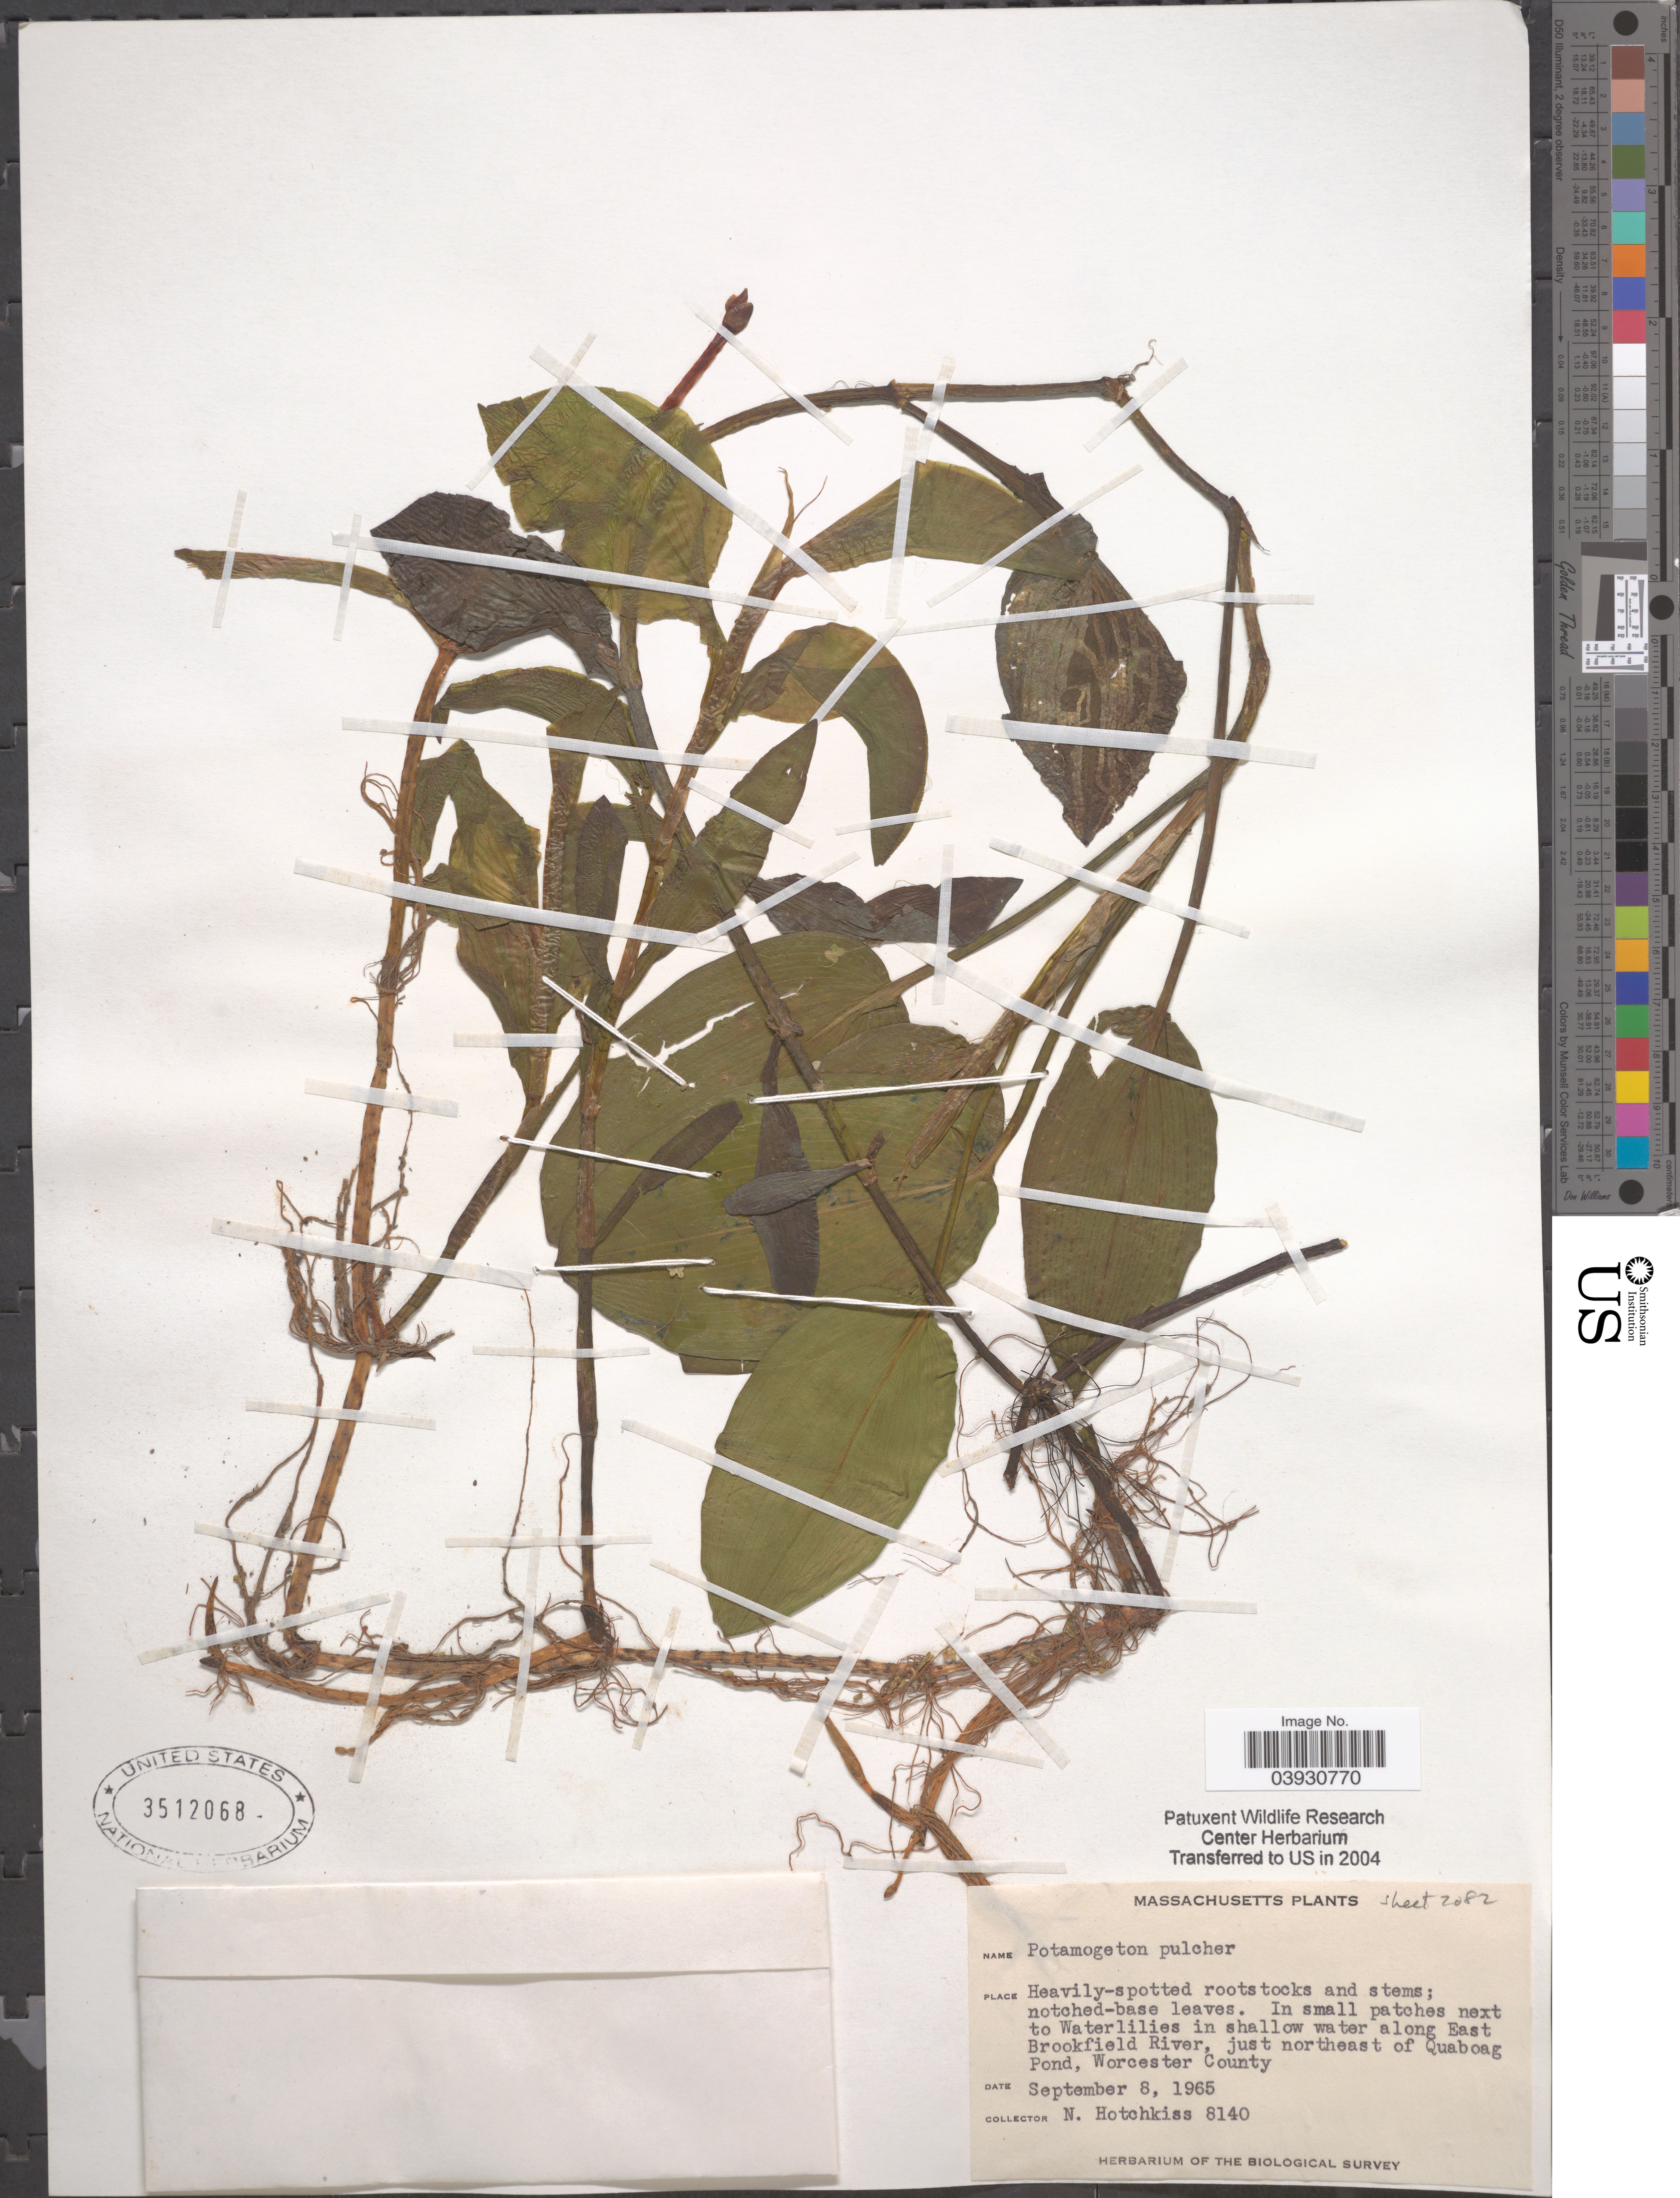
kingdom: Plantae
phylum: Tracheophyta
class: Liliopsida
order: Alismatales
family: Potamogetonaceae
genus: Potamogeton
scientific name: Potamogeton pulcher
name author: Tuck.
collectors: N. Hotchkiss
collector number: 8140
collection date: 1965-09-08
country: United States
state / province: Massachusetts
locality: Along East Brookfield River, just northeast of Quaboag Pond, Worcester County.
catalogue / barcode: US 3512068